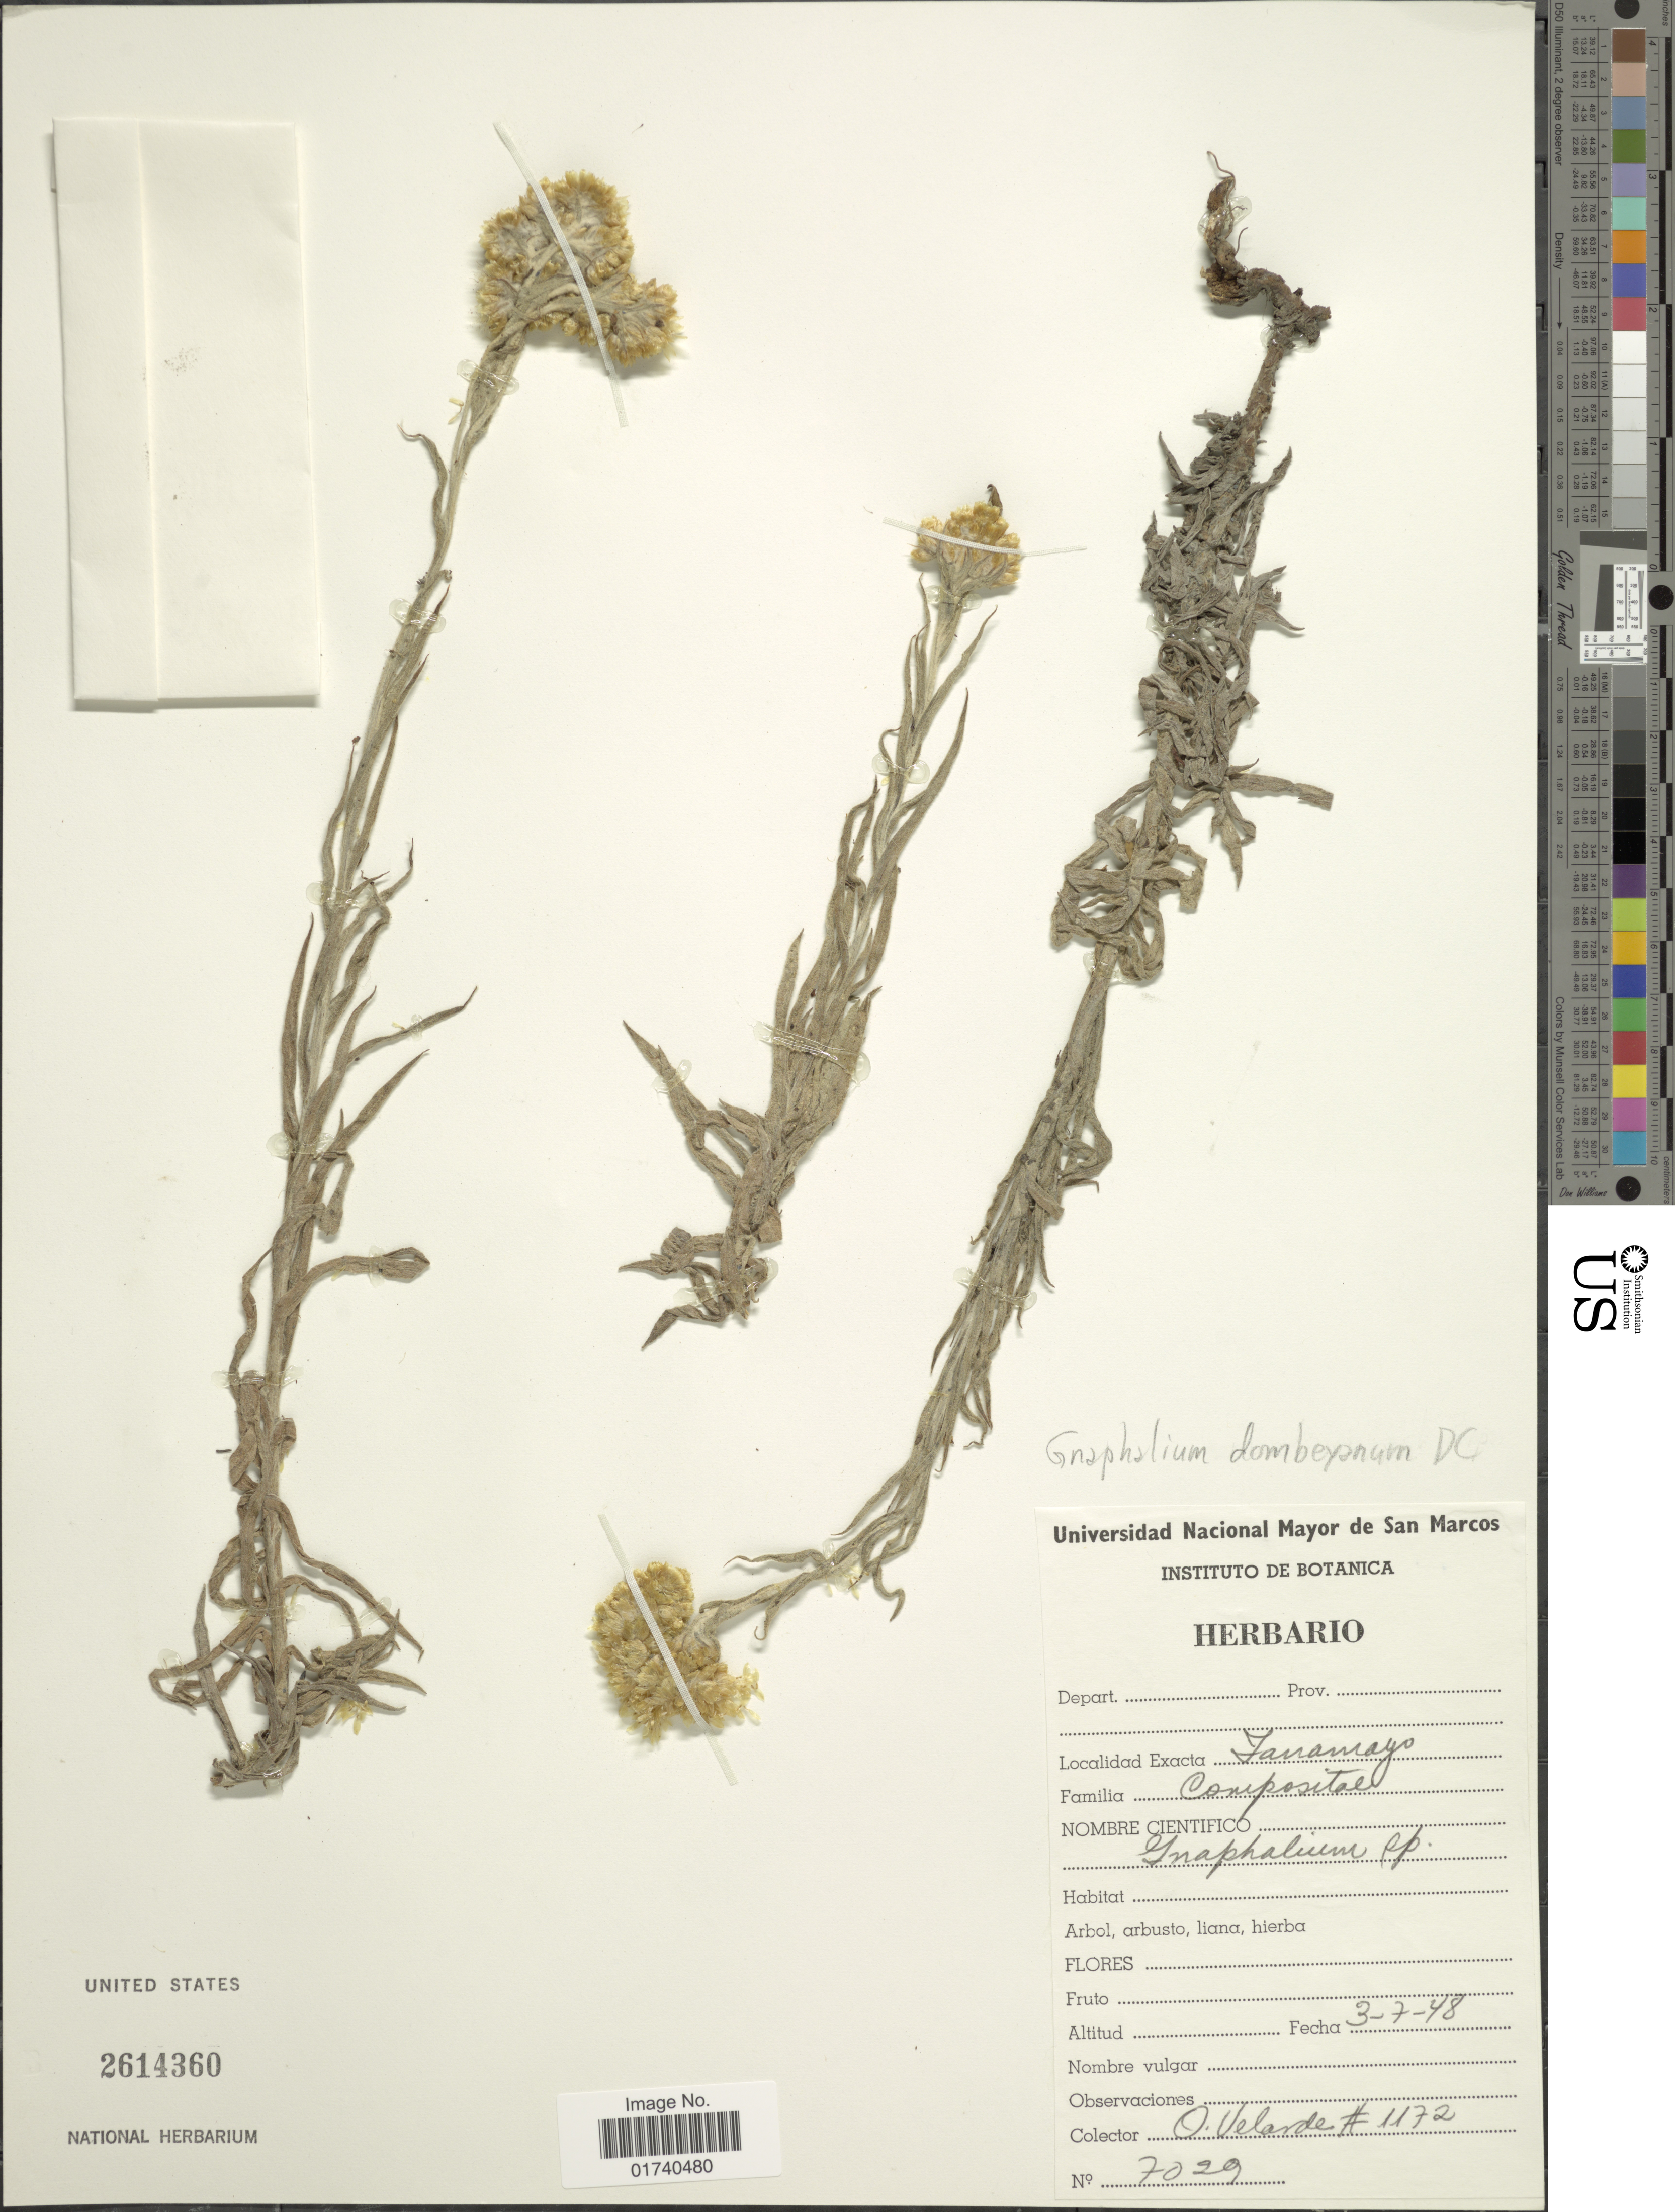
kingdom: Plantae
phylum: Tracheophyta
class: Magnoliopsida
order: Asterales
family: Asteraceae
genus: Pseudognaphalium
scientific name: Pseudognaphalium dombeyanum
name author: (DC.) Anderb.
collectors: O. Velarde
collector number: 1172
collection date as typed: Transcribed d/m/y: 3/7/48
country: Peru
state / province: Huánuco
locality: Tanamayo.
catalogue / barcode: US 2614360